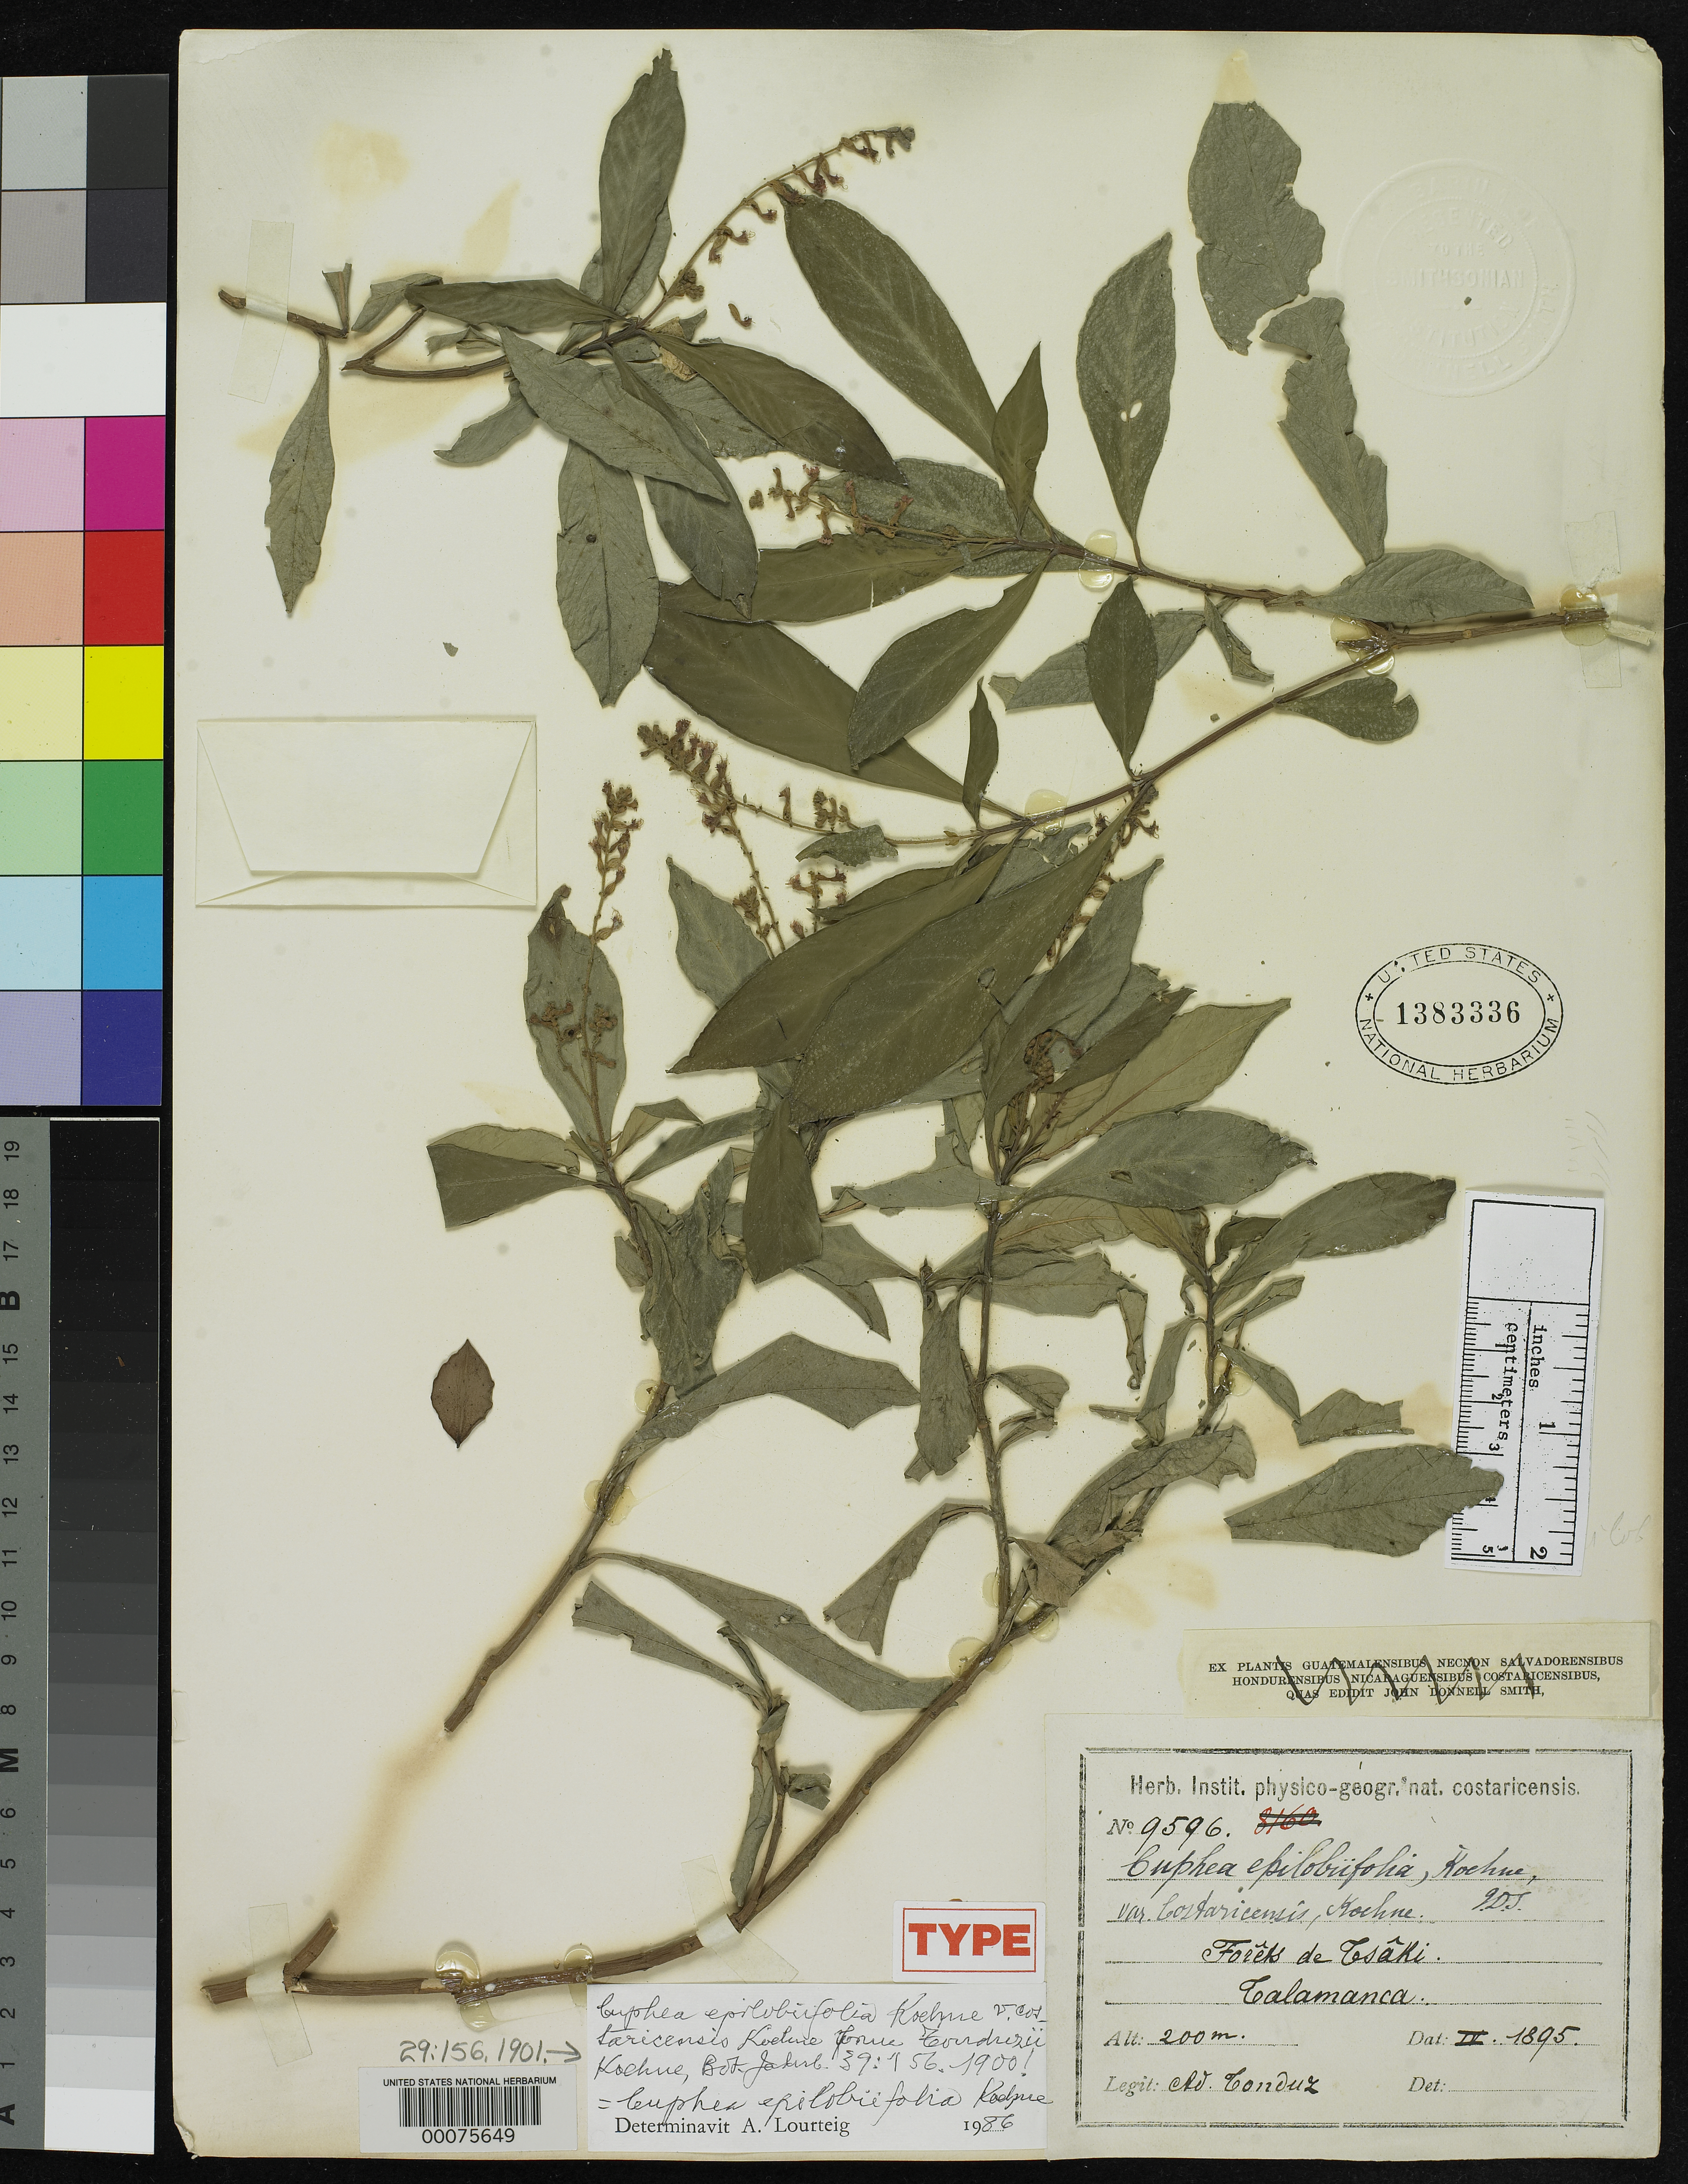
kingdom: Plantae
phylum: Tracheophyta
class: Magnoliopsida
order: Myrtales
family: Lythraceae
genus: Cuphea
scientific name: Cuphea epilobiifolia f. tonduzii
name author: Koehne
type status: Isotype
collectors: A. Tonduz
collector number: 9596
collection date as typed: Apr 1895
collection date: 1895-04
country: Costa Rica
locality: Talamanca, forests of Tsaki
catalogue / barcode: US 1383336